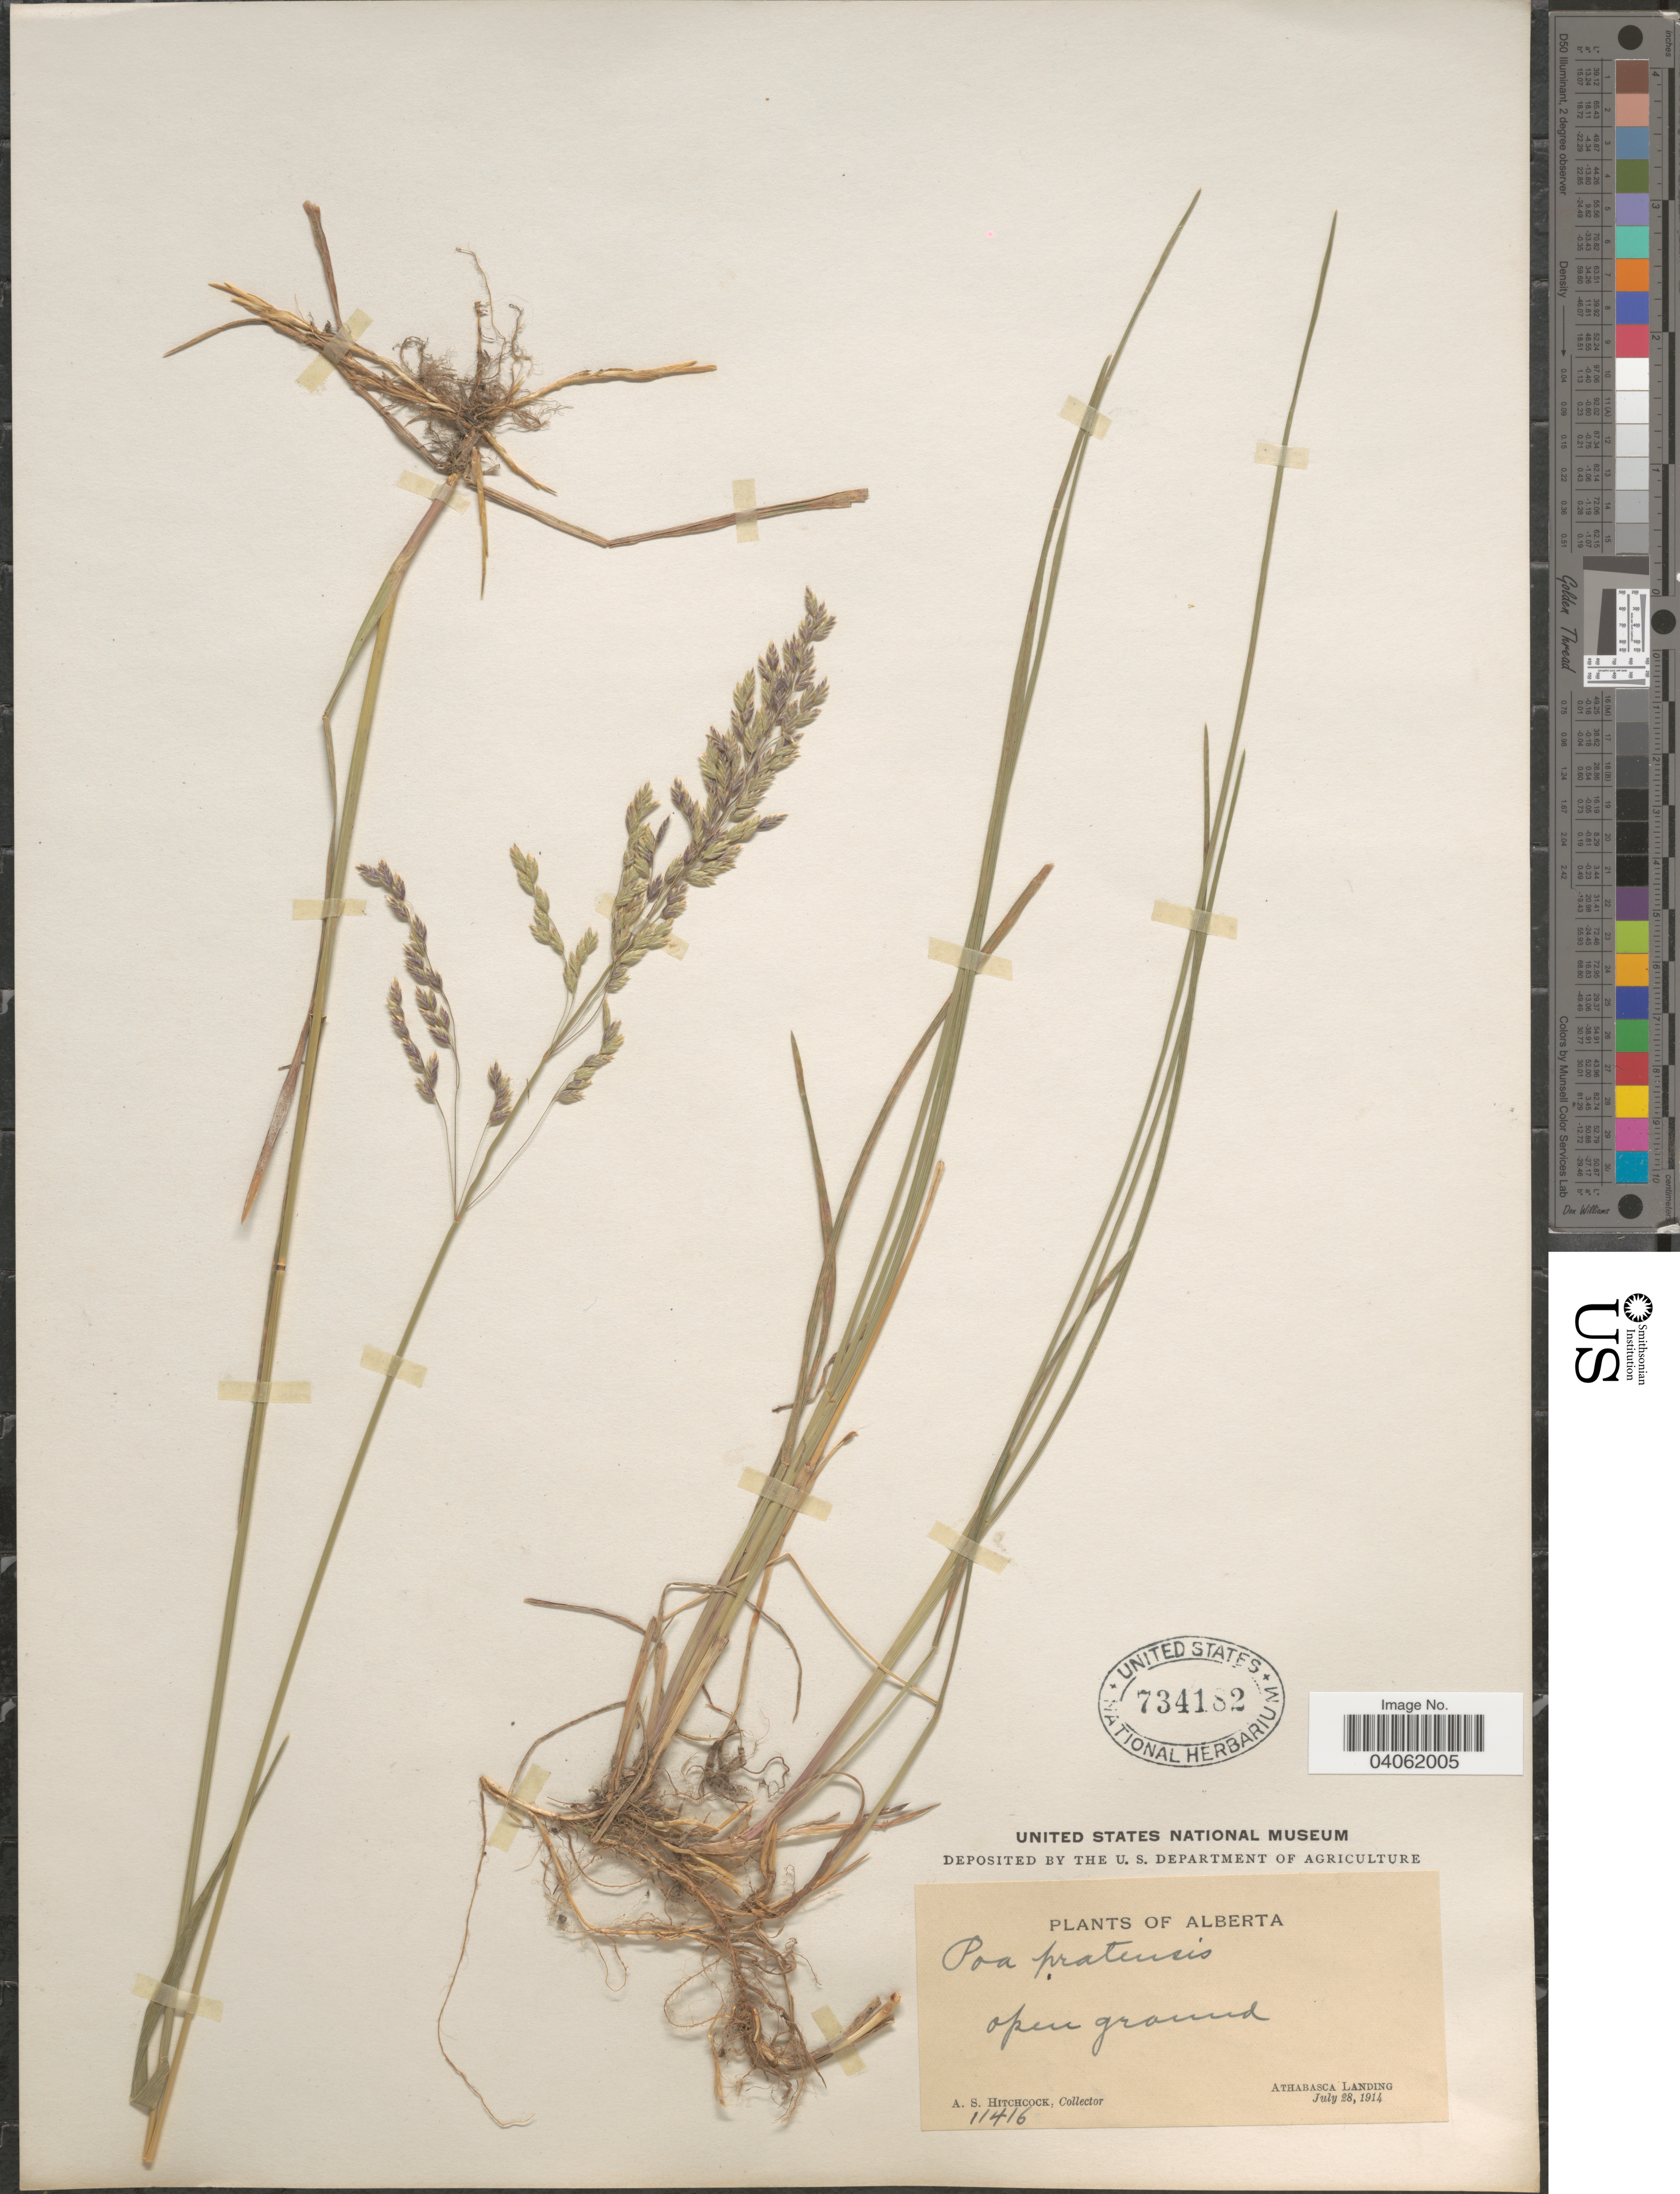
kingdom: Plantae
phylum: Tracheophyta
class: Liliopsida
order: Poales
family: Poaceae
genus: Poa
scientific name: Poa pratensis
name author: L.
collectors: A. S. Hitchcock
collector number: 11416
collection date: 1914-07-28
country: Canada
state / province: Alberta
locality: Athabasca Landing.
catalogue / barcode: US 734182